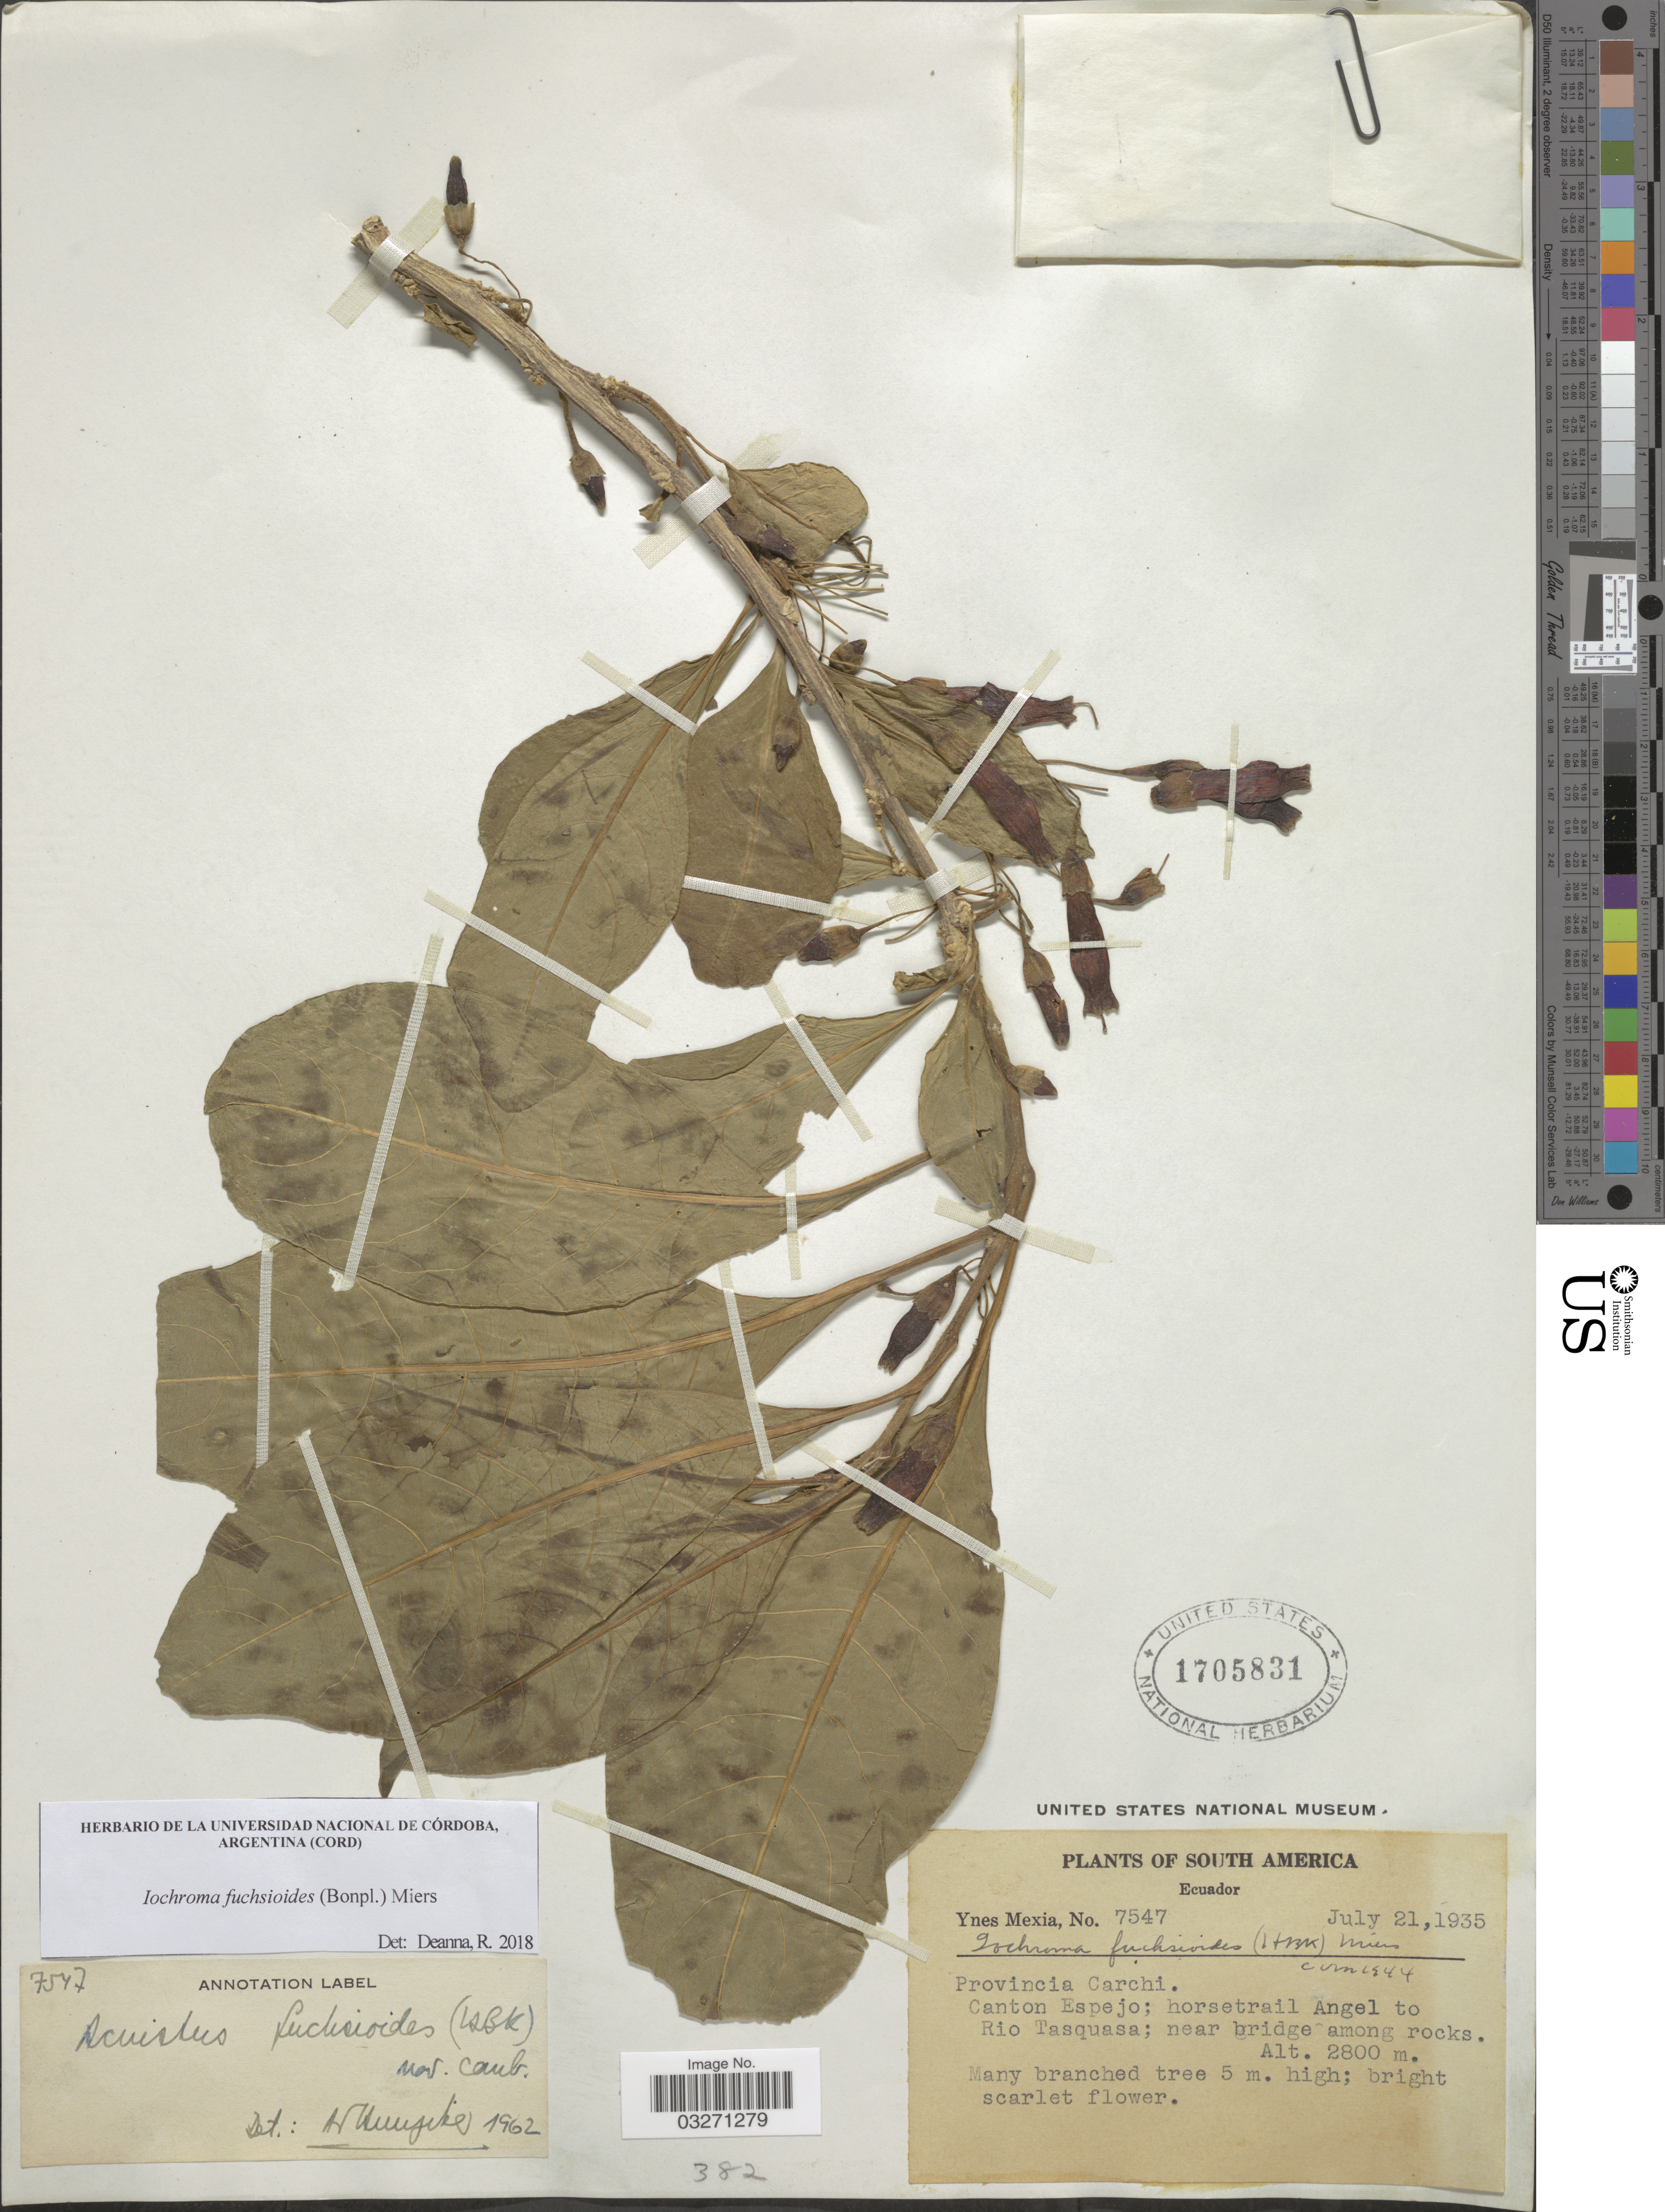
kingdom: Plantae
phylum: Tracheophyta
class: Magnoliopsida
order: Solanales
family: Solanaceae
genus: Iochroma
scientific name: Iochroma fuchsioides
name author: (Bonpl.) Miers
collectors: Y. Mexia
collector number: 7547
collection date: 1935-07-21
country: Ecuador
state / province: Carchi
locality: Canton Espejo; horsetrail Angel to Rio Tasquasa; near bridge among rocks.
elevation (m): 2800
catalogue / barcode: US 1705831